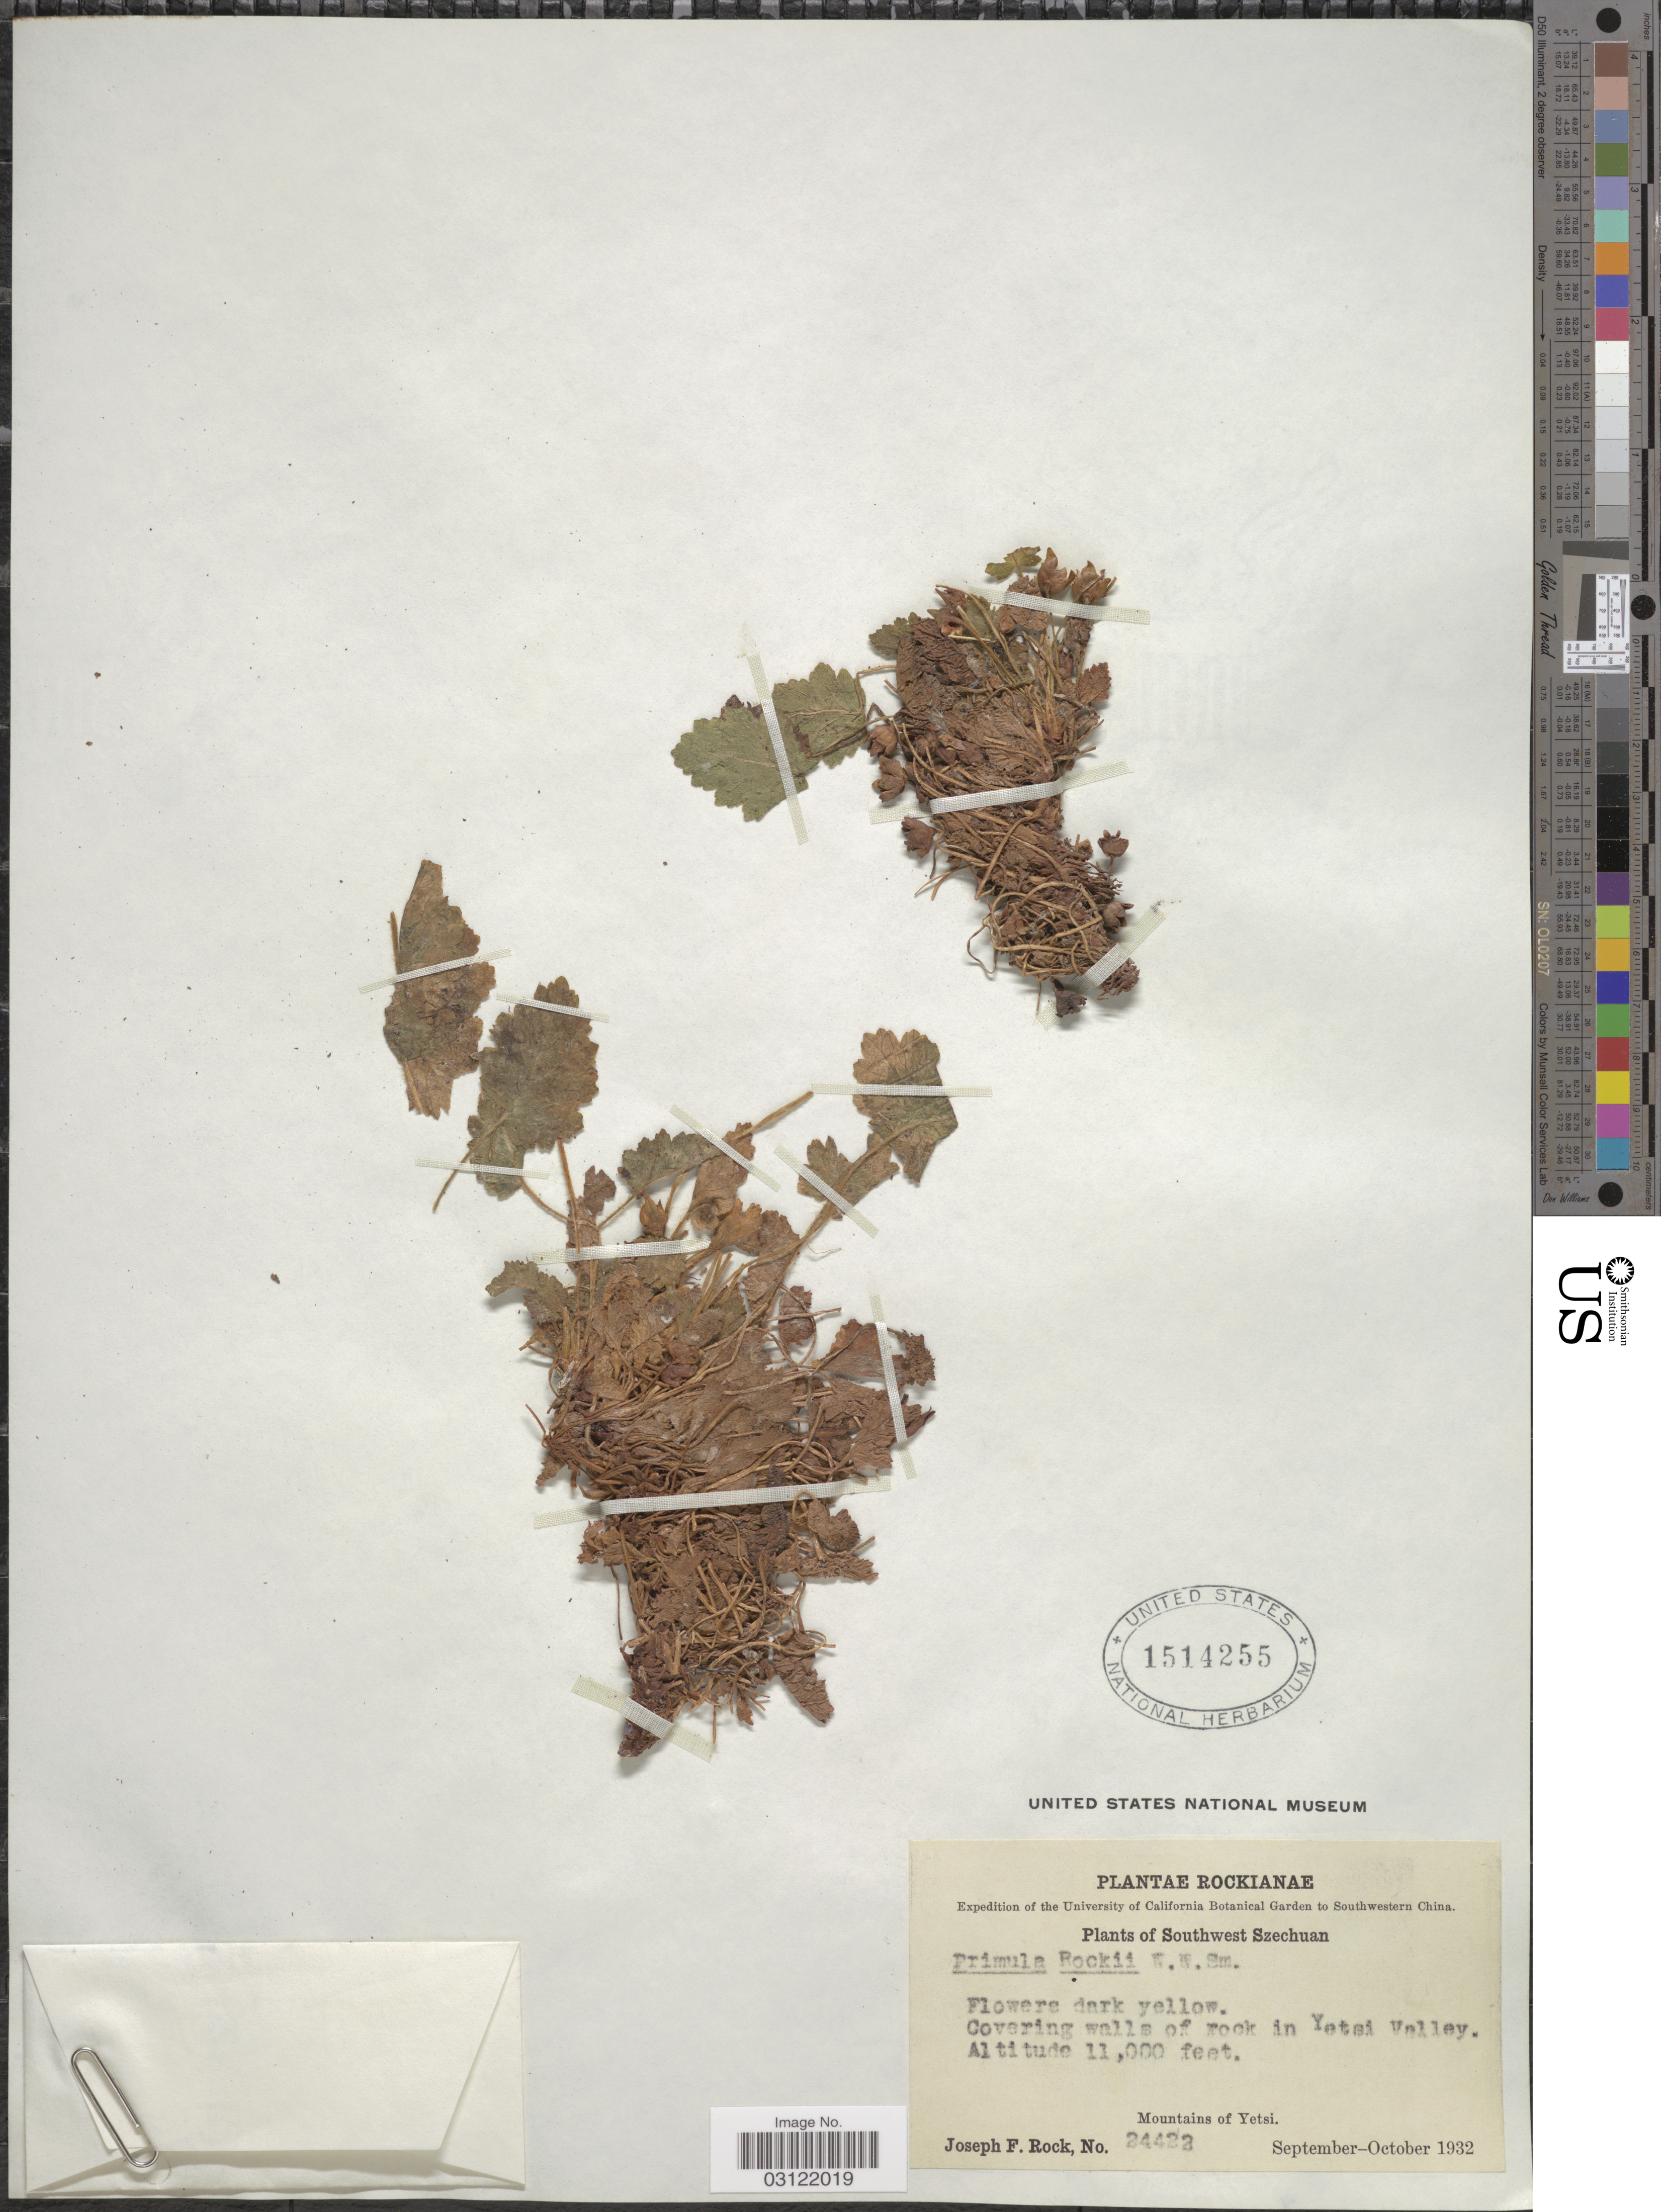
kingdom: Plantae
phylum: Tracheophyta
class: Magnoliopsida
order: Ericales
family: Primulaceae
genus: Primula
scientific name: Primula rockii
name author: W.W. Sm.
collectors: J. F. Rock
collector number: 24422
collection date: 1932-09/1932-10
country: China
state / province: Sichuan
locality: Southwestern China. Southwest Szechuan, Covering walls of rock in Yetsi Valley. Mountains of Yetsi.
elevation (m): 3353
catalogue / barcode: US 1514255